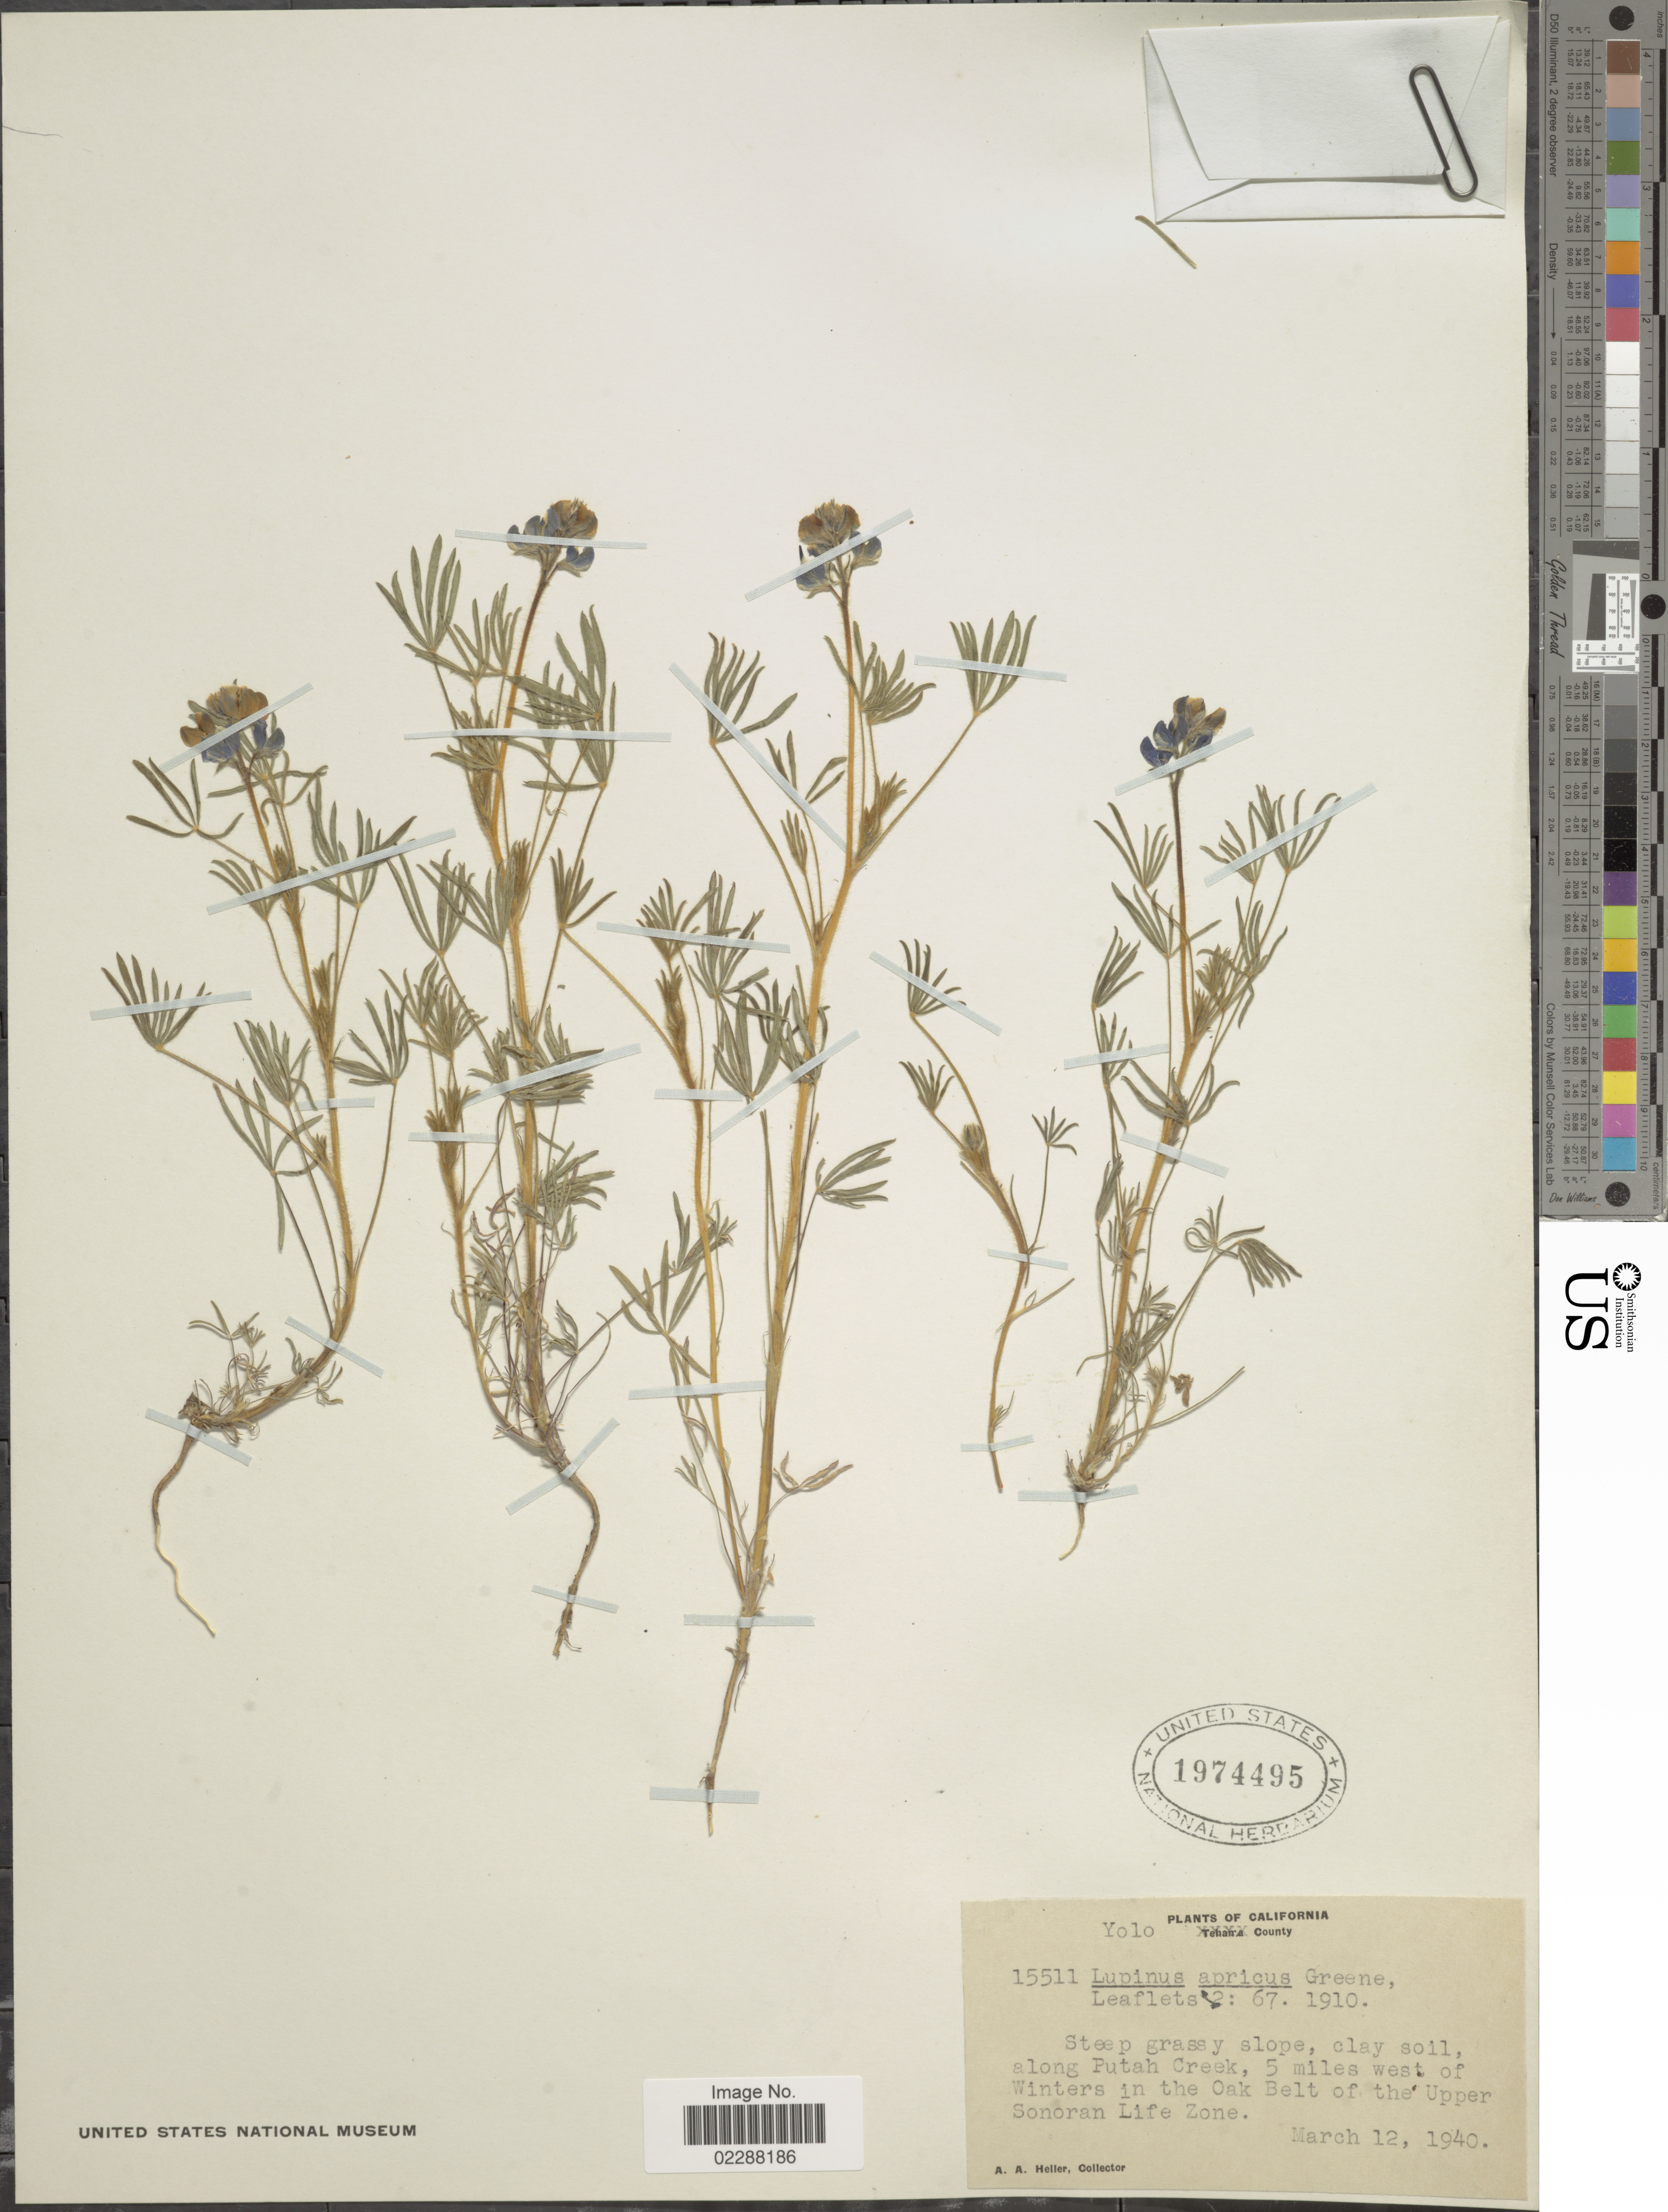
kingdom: Plantae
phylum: Tracheophyta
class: Magnoliopsida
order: Fabales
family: Fabaceae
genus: Lupinus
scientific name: Lupinus vallicola subsp. apricus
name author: (Greene) D.B. Dunn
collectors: A. A. Heller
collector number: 15511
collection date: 1940-03-12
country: United States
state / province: California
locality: Along Putah Creek, 5 miles west of Winters in the Oak Belt of The Upper Sonoran Life Zone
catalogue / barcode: US 1974495